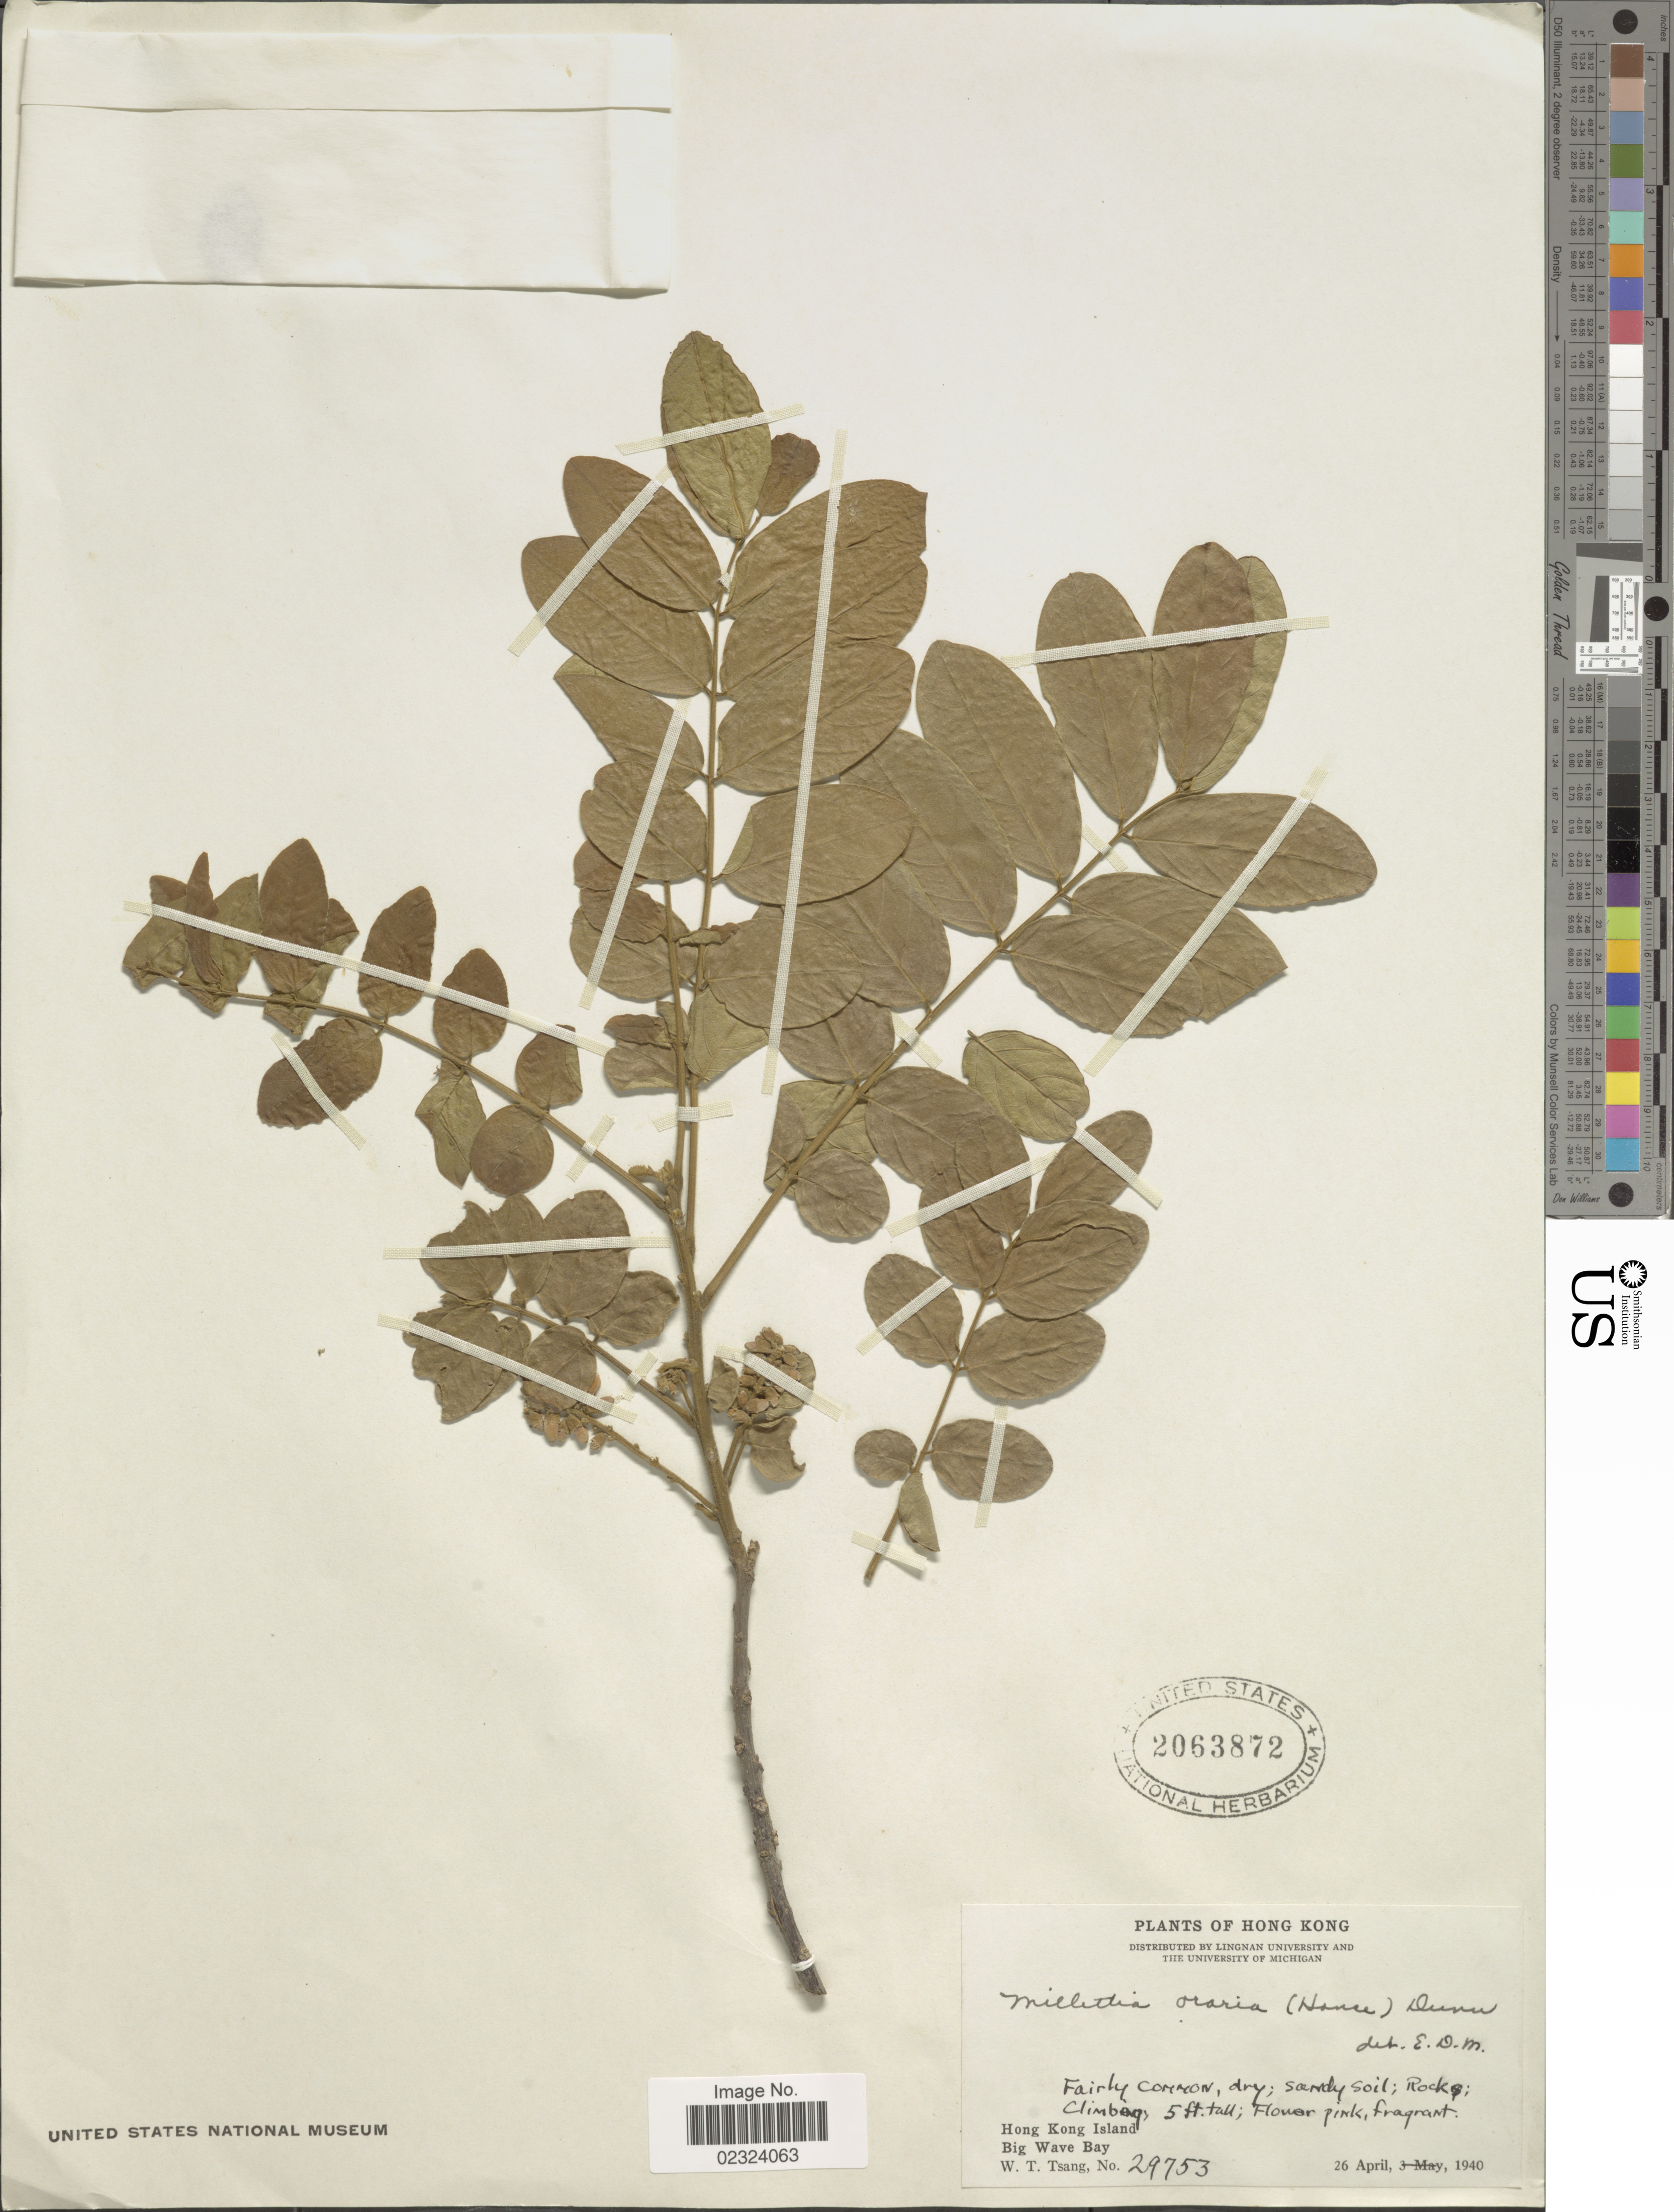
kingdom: Plantae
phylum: Tracheophyta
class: Magnoliopsida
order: Fabales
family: Fabaceae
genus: Millettia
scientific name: Millettia oraria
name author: (Hance) Dunn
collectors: W. T. Tsang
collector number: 29753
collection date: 1940-04-26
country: China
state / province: Hong Kong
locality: Hong Kong Island. Big Wave Bay.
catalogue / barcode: US 2063872